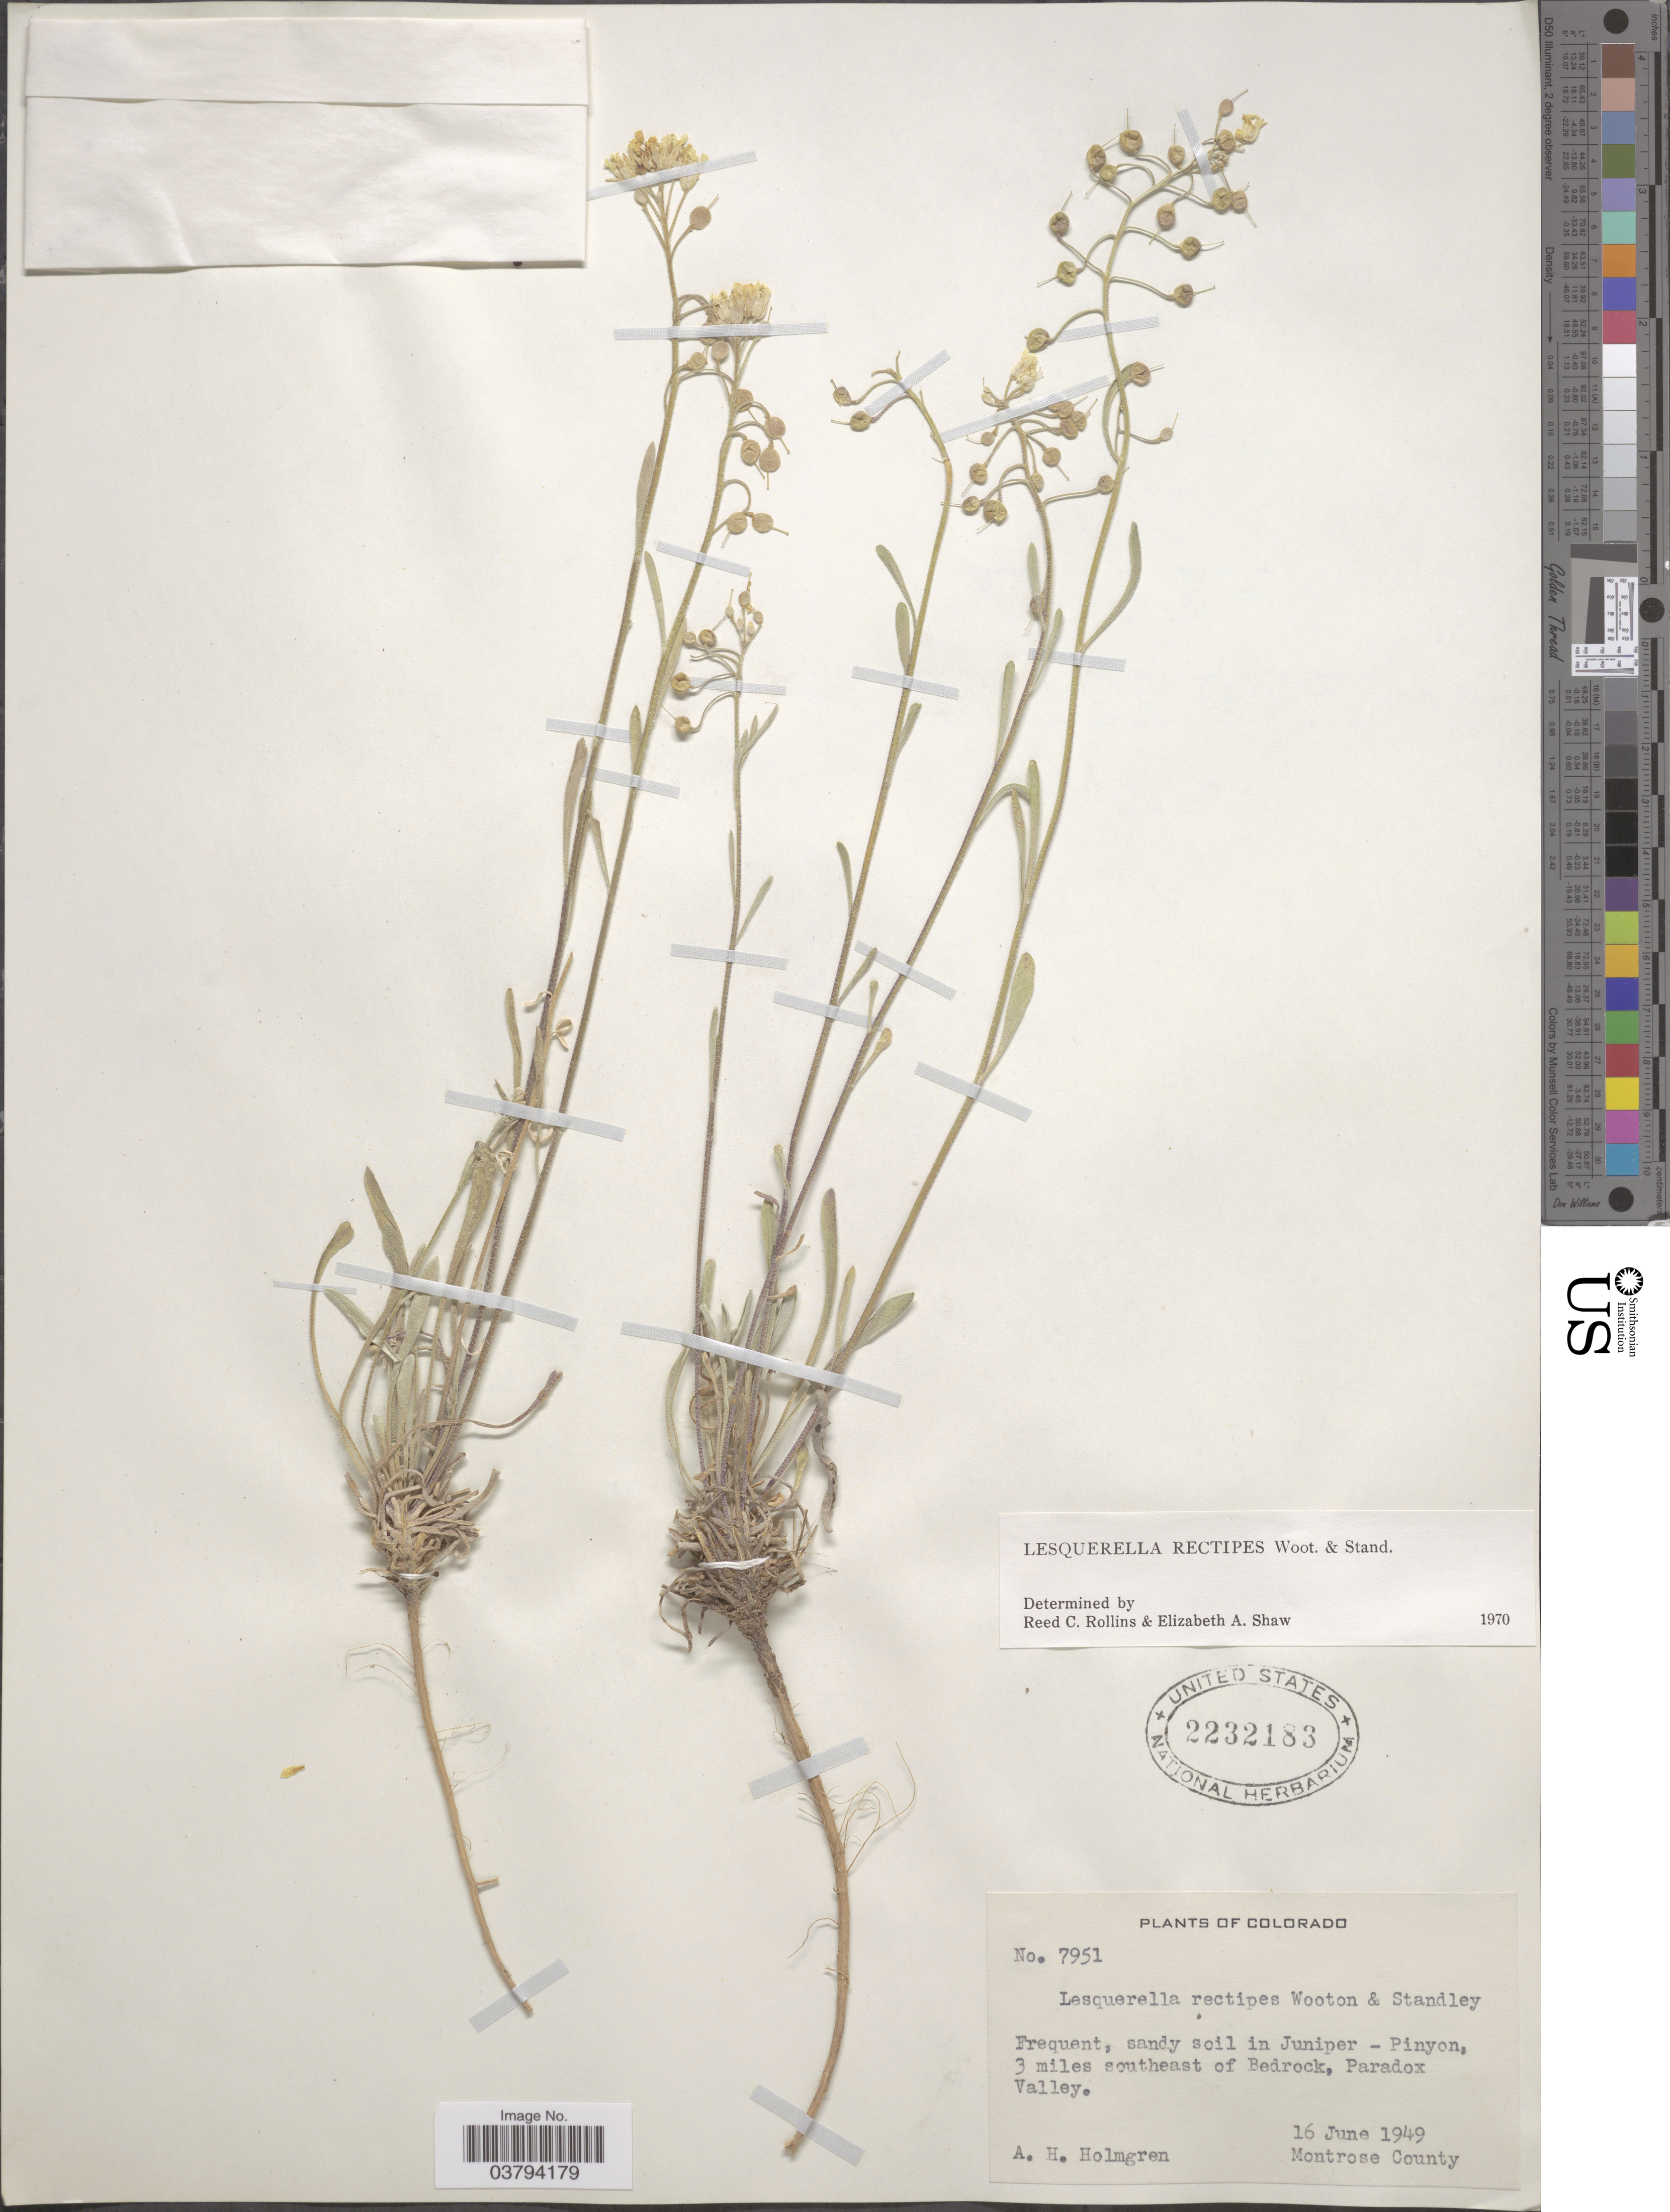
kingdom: Plantae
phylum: Tracheophyta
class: Magnoliopsida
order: Brassicales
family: Brassicaceae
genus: Lesquerella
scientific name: Lesquerella rectipes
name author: Wooton & Standl.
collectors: A. H. Holmgren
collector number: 7951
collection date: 1949-06-16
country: United States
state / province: Colorado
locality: In Juniper-Pinyon, 3 miles southeast of Bedrock, Paradox Valley. Montrose County.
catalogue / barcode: US 2232183